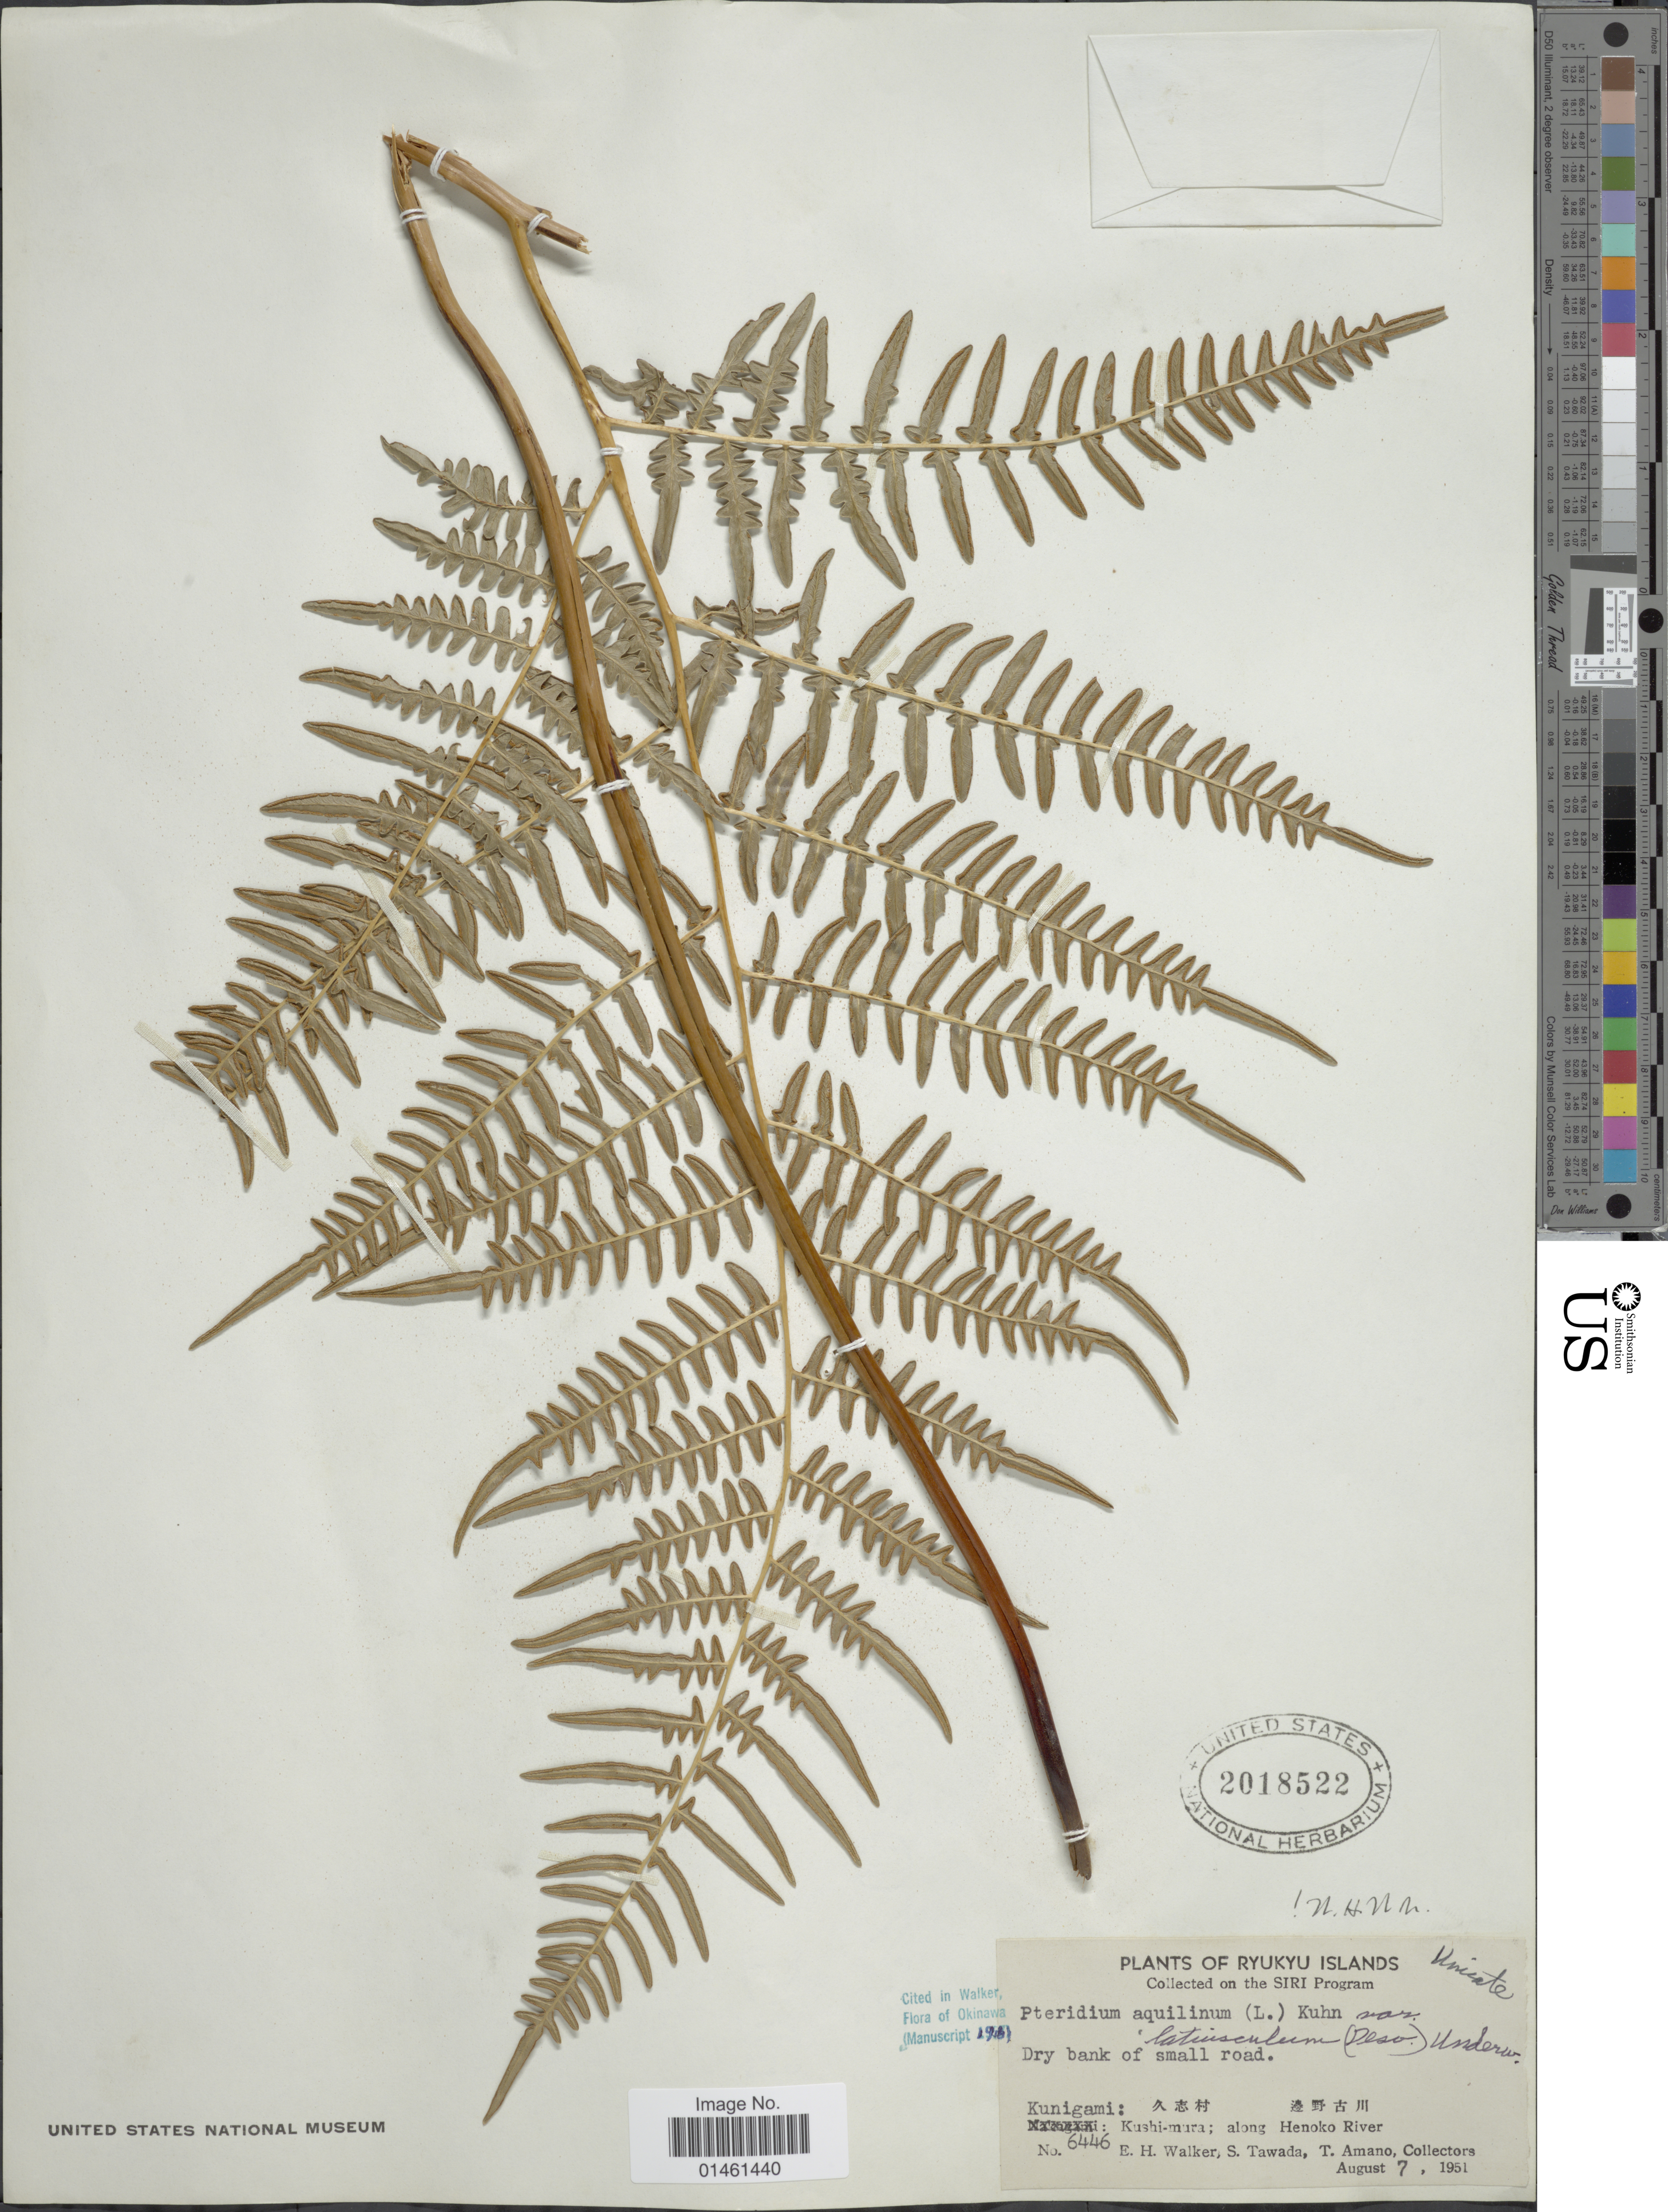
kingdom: Plantae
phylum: Tracheophyta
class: Polypodiopsida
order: Polypodiales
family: Dennstaedtiaceae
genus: Pteridium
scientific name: Pteridium aquilinum var. latiusculum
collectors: E. H. Walker, S. Tawada & T. Amano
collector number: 6446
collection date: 1951-08-07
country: Japan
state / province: Okinawa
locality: Ryukyu Islands, Kunigami: Kushi-mura; along Henoko River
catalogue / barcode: US 2018522